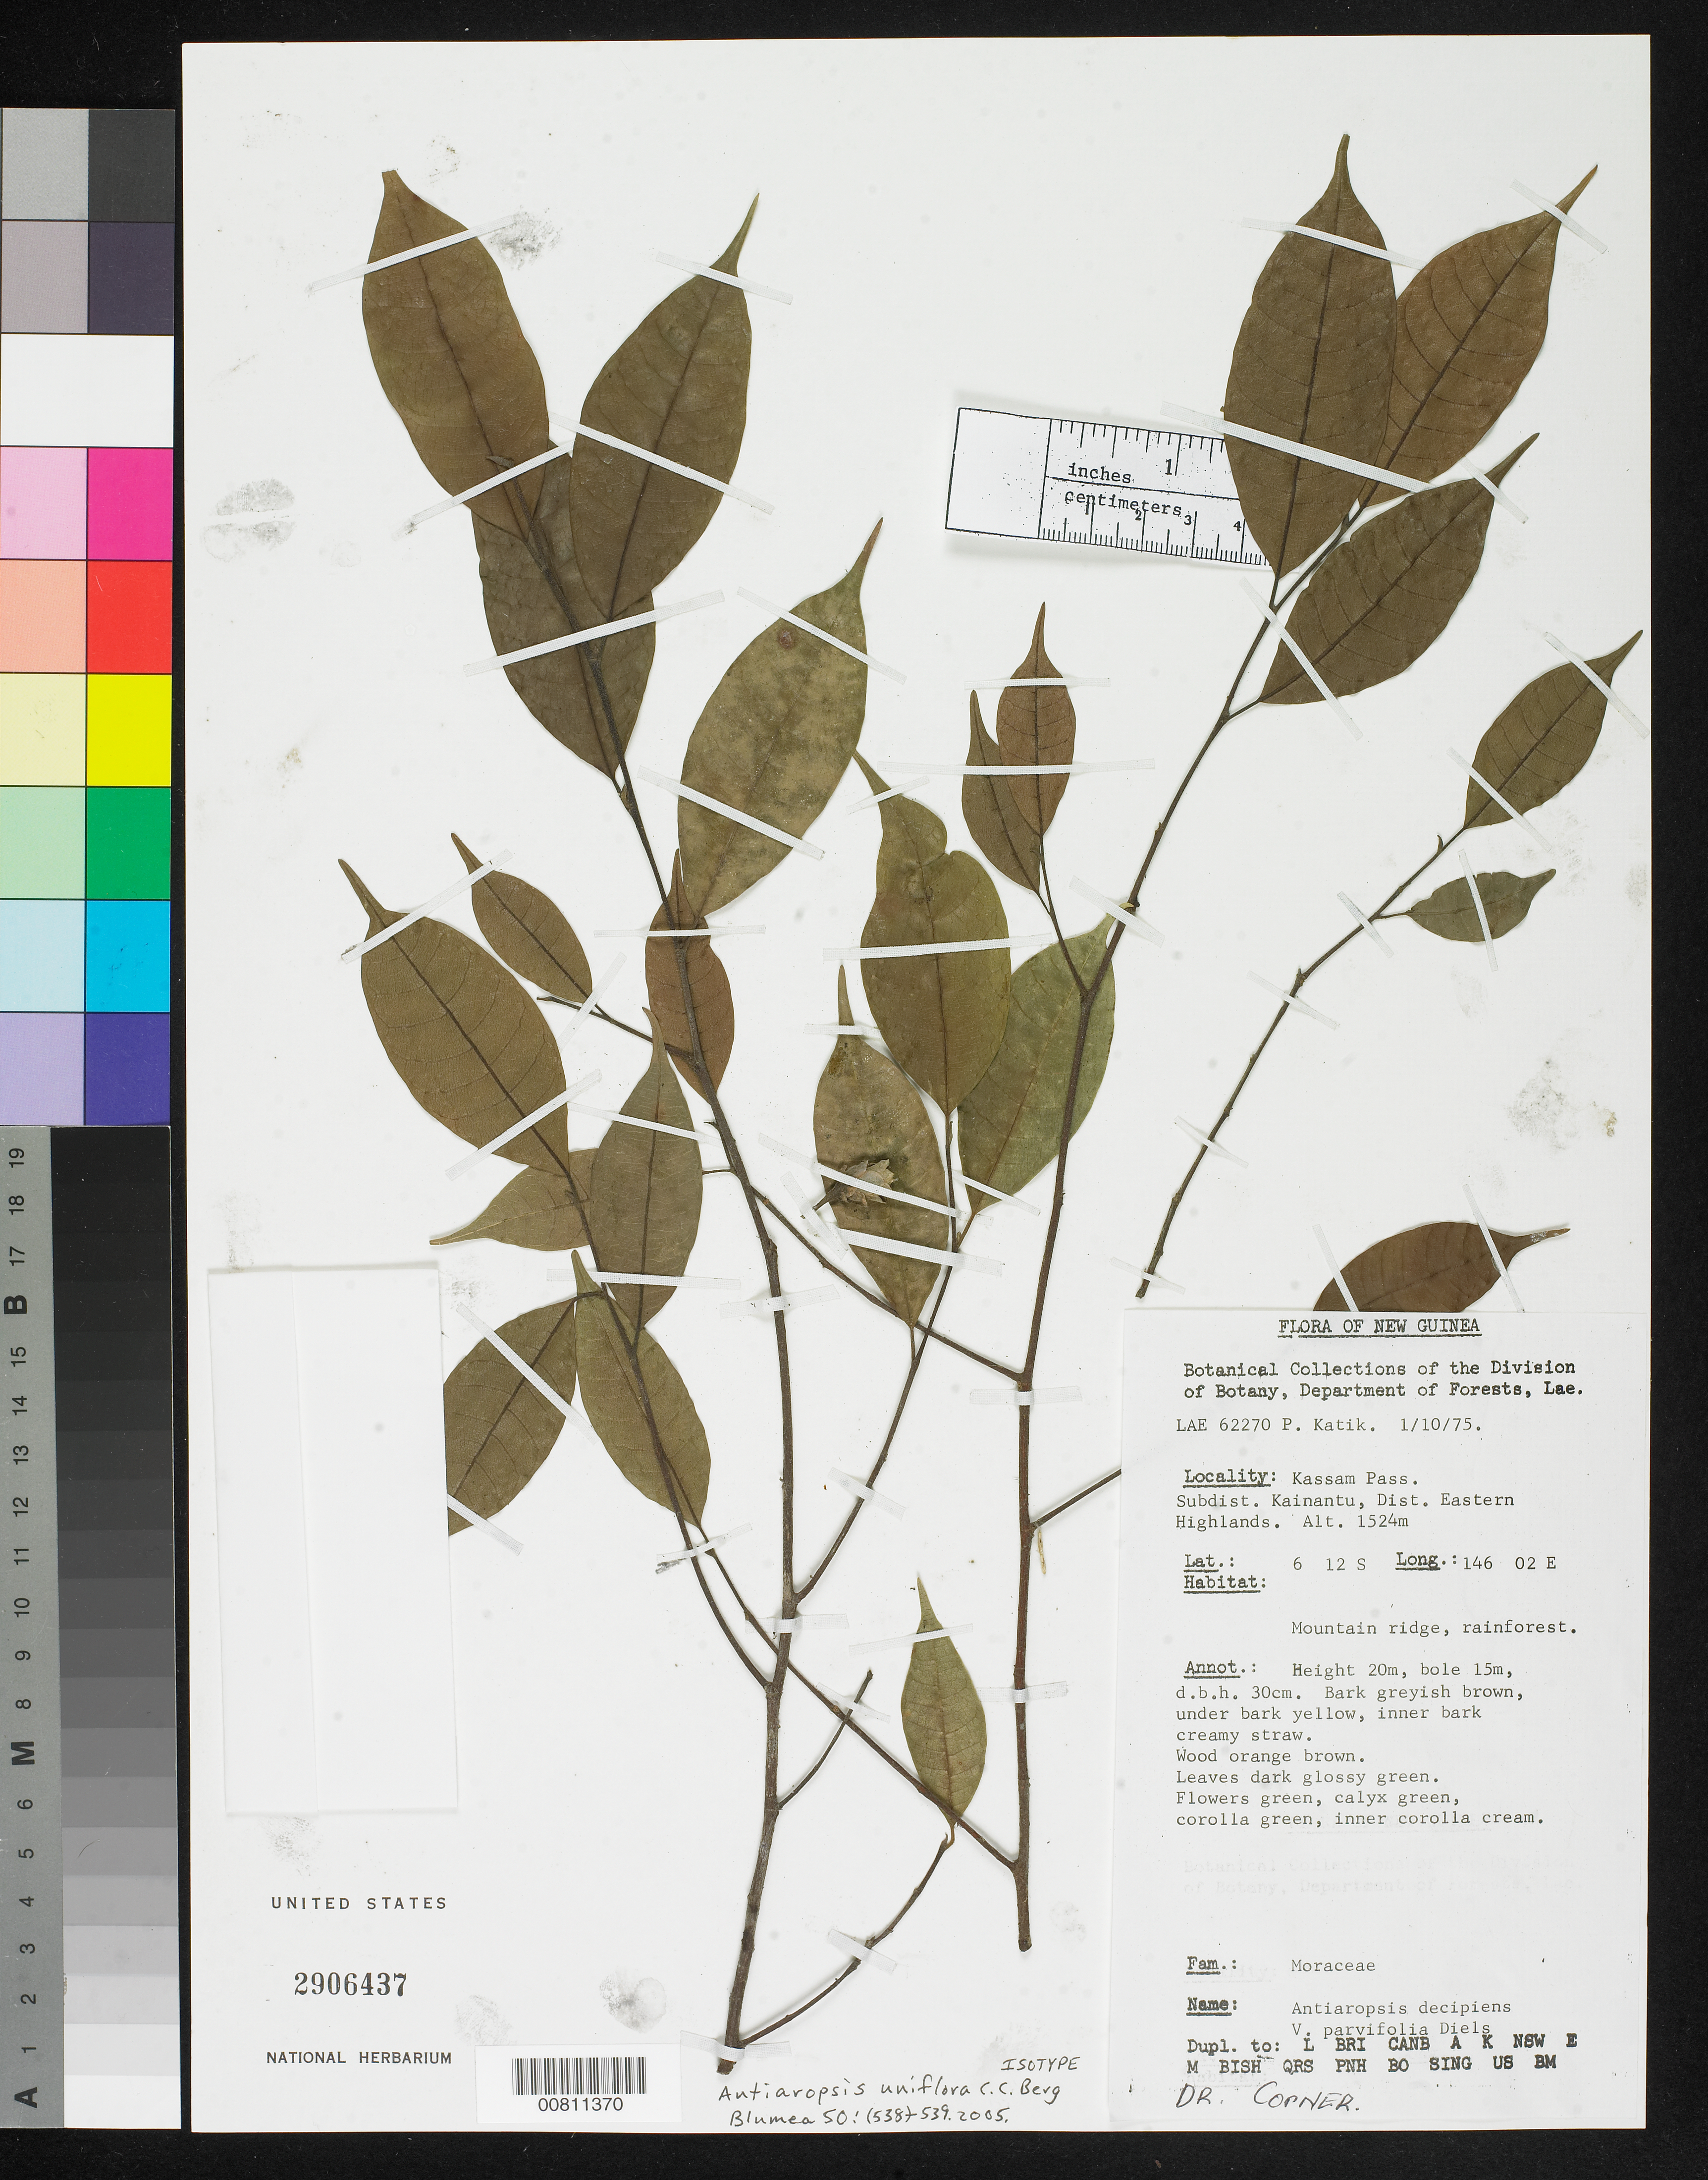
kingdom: Plantae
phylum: Tracheophyta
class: Magnoliopsida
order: Rosales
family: Moraceae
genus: Antiaropsis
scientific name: Antiaropsis uniflora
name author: C.C. Berg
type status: Isotype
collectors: P. Katik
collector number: LAE 62270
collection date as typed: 01 Oct 1975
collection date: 1975-10-01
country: Papua New Guinea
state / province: Eastern Highlands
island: New Guinea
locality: Kassam Pass, Subdist. Kainantu, Dist. Eastern Highlands.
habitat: Mountain ridge, rainforest.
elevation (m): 1524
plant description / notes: Holotype at LAE.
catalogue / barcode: US 2906437